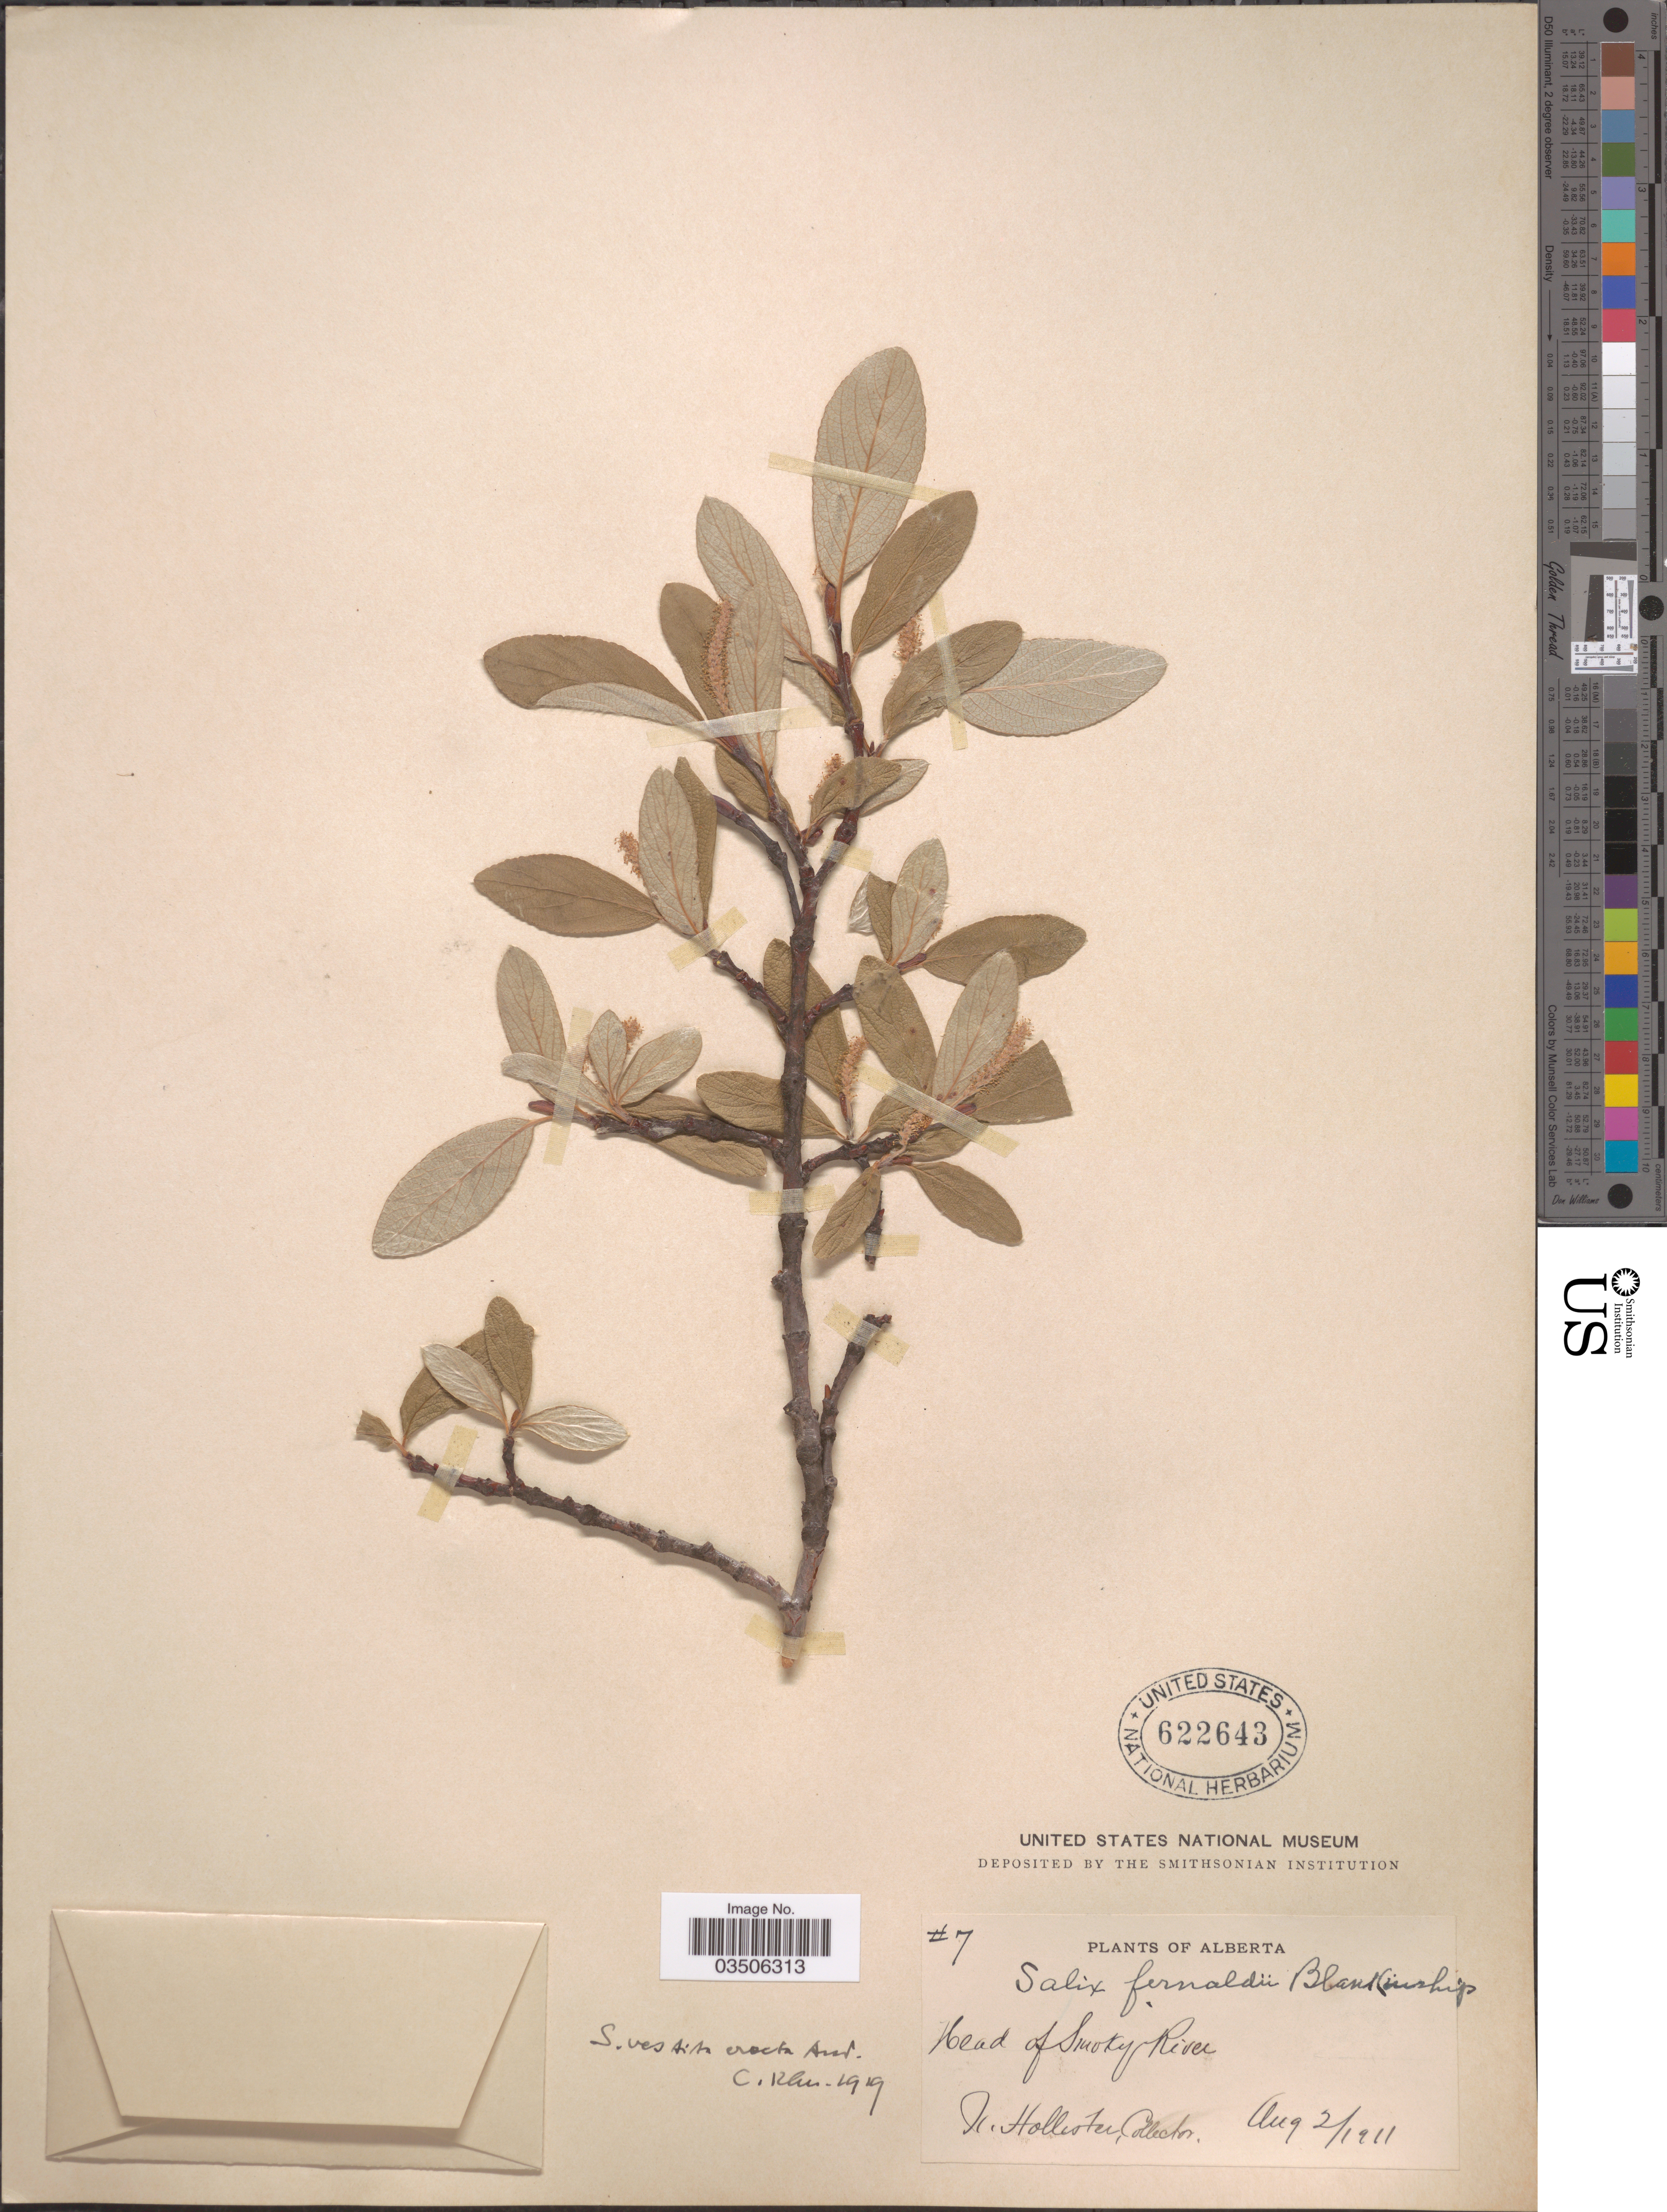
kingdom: Plantae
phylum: Tracheophyta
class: Magnoliopsida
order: Malpighiales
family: Salicaceae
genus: Salix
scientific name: Salix vestita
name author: Pursh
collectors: N. Hollister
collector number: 7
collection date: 1911-08-02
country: Canada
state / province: Alberta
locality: Head of Smokey River.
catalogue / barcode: US 622643